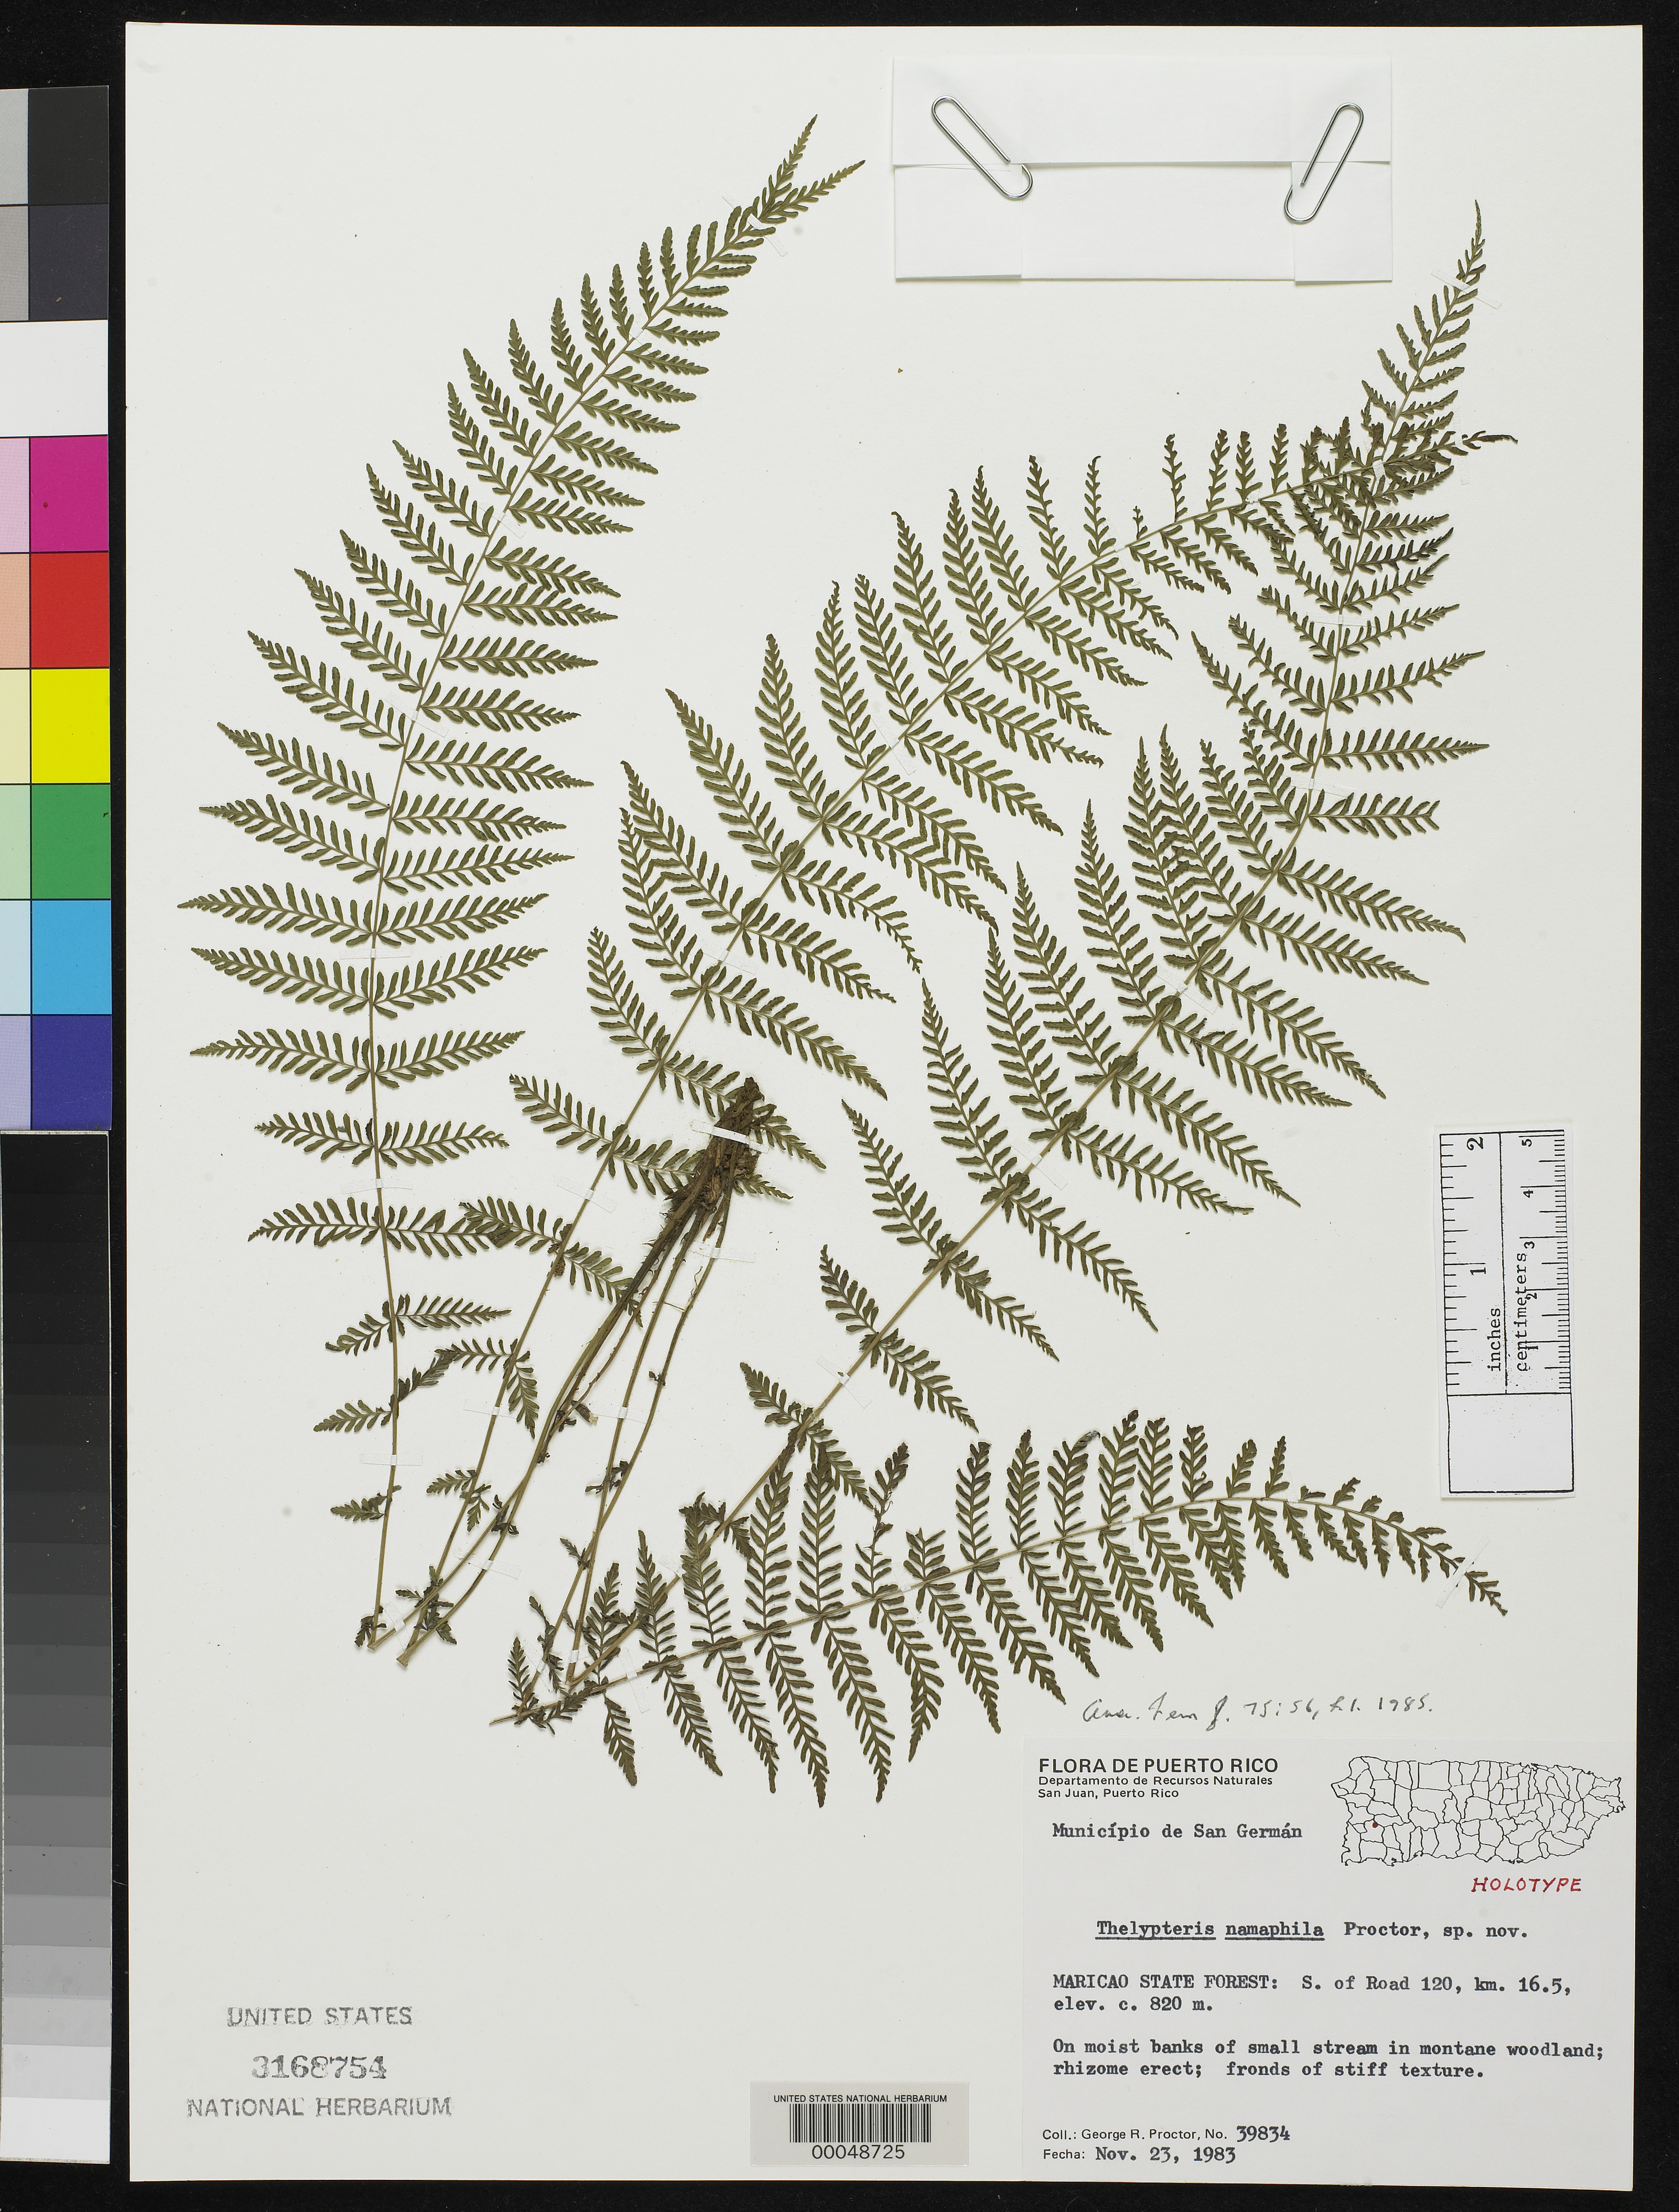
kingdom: Plantae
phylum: Tracheophyta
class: Polypodiopsida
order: Polypodiales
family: Thelypteridaceae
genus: Thelypteris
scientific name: Thelypteris namaphila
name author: Proctor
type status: Holotype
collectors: G. R. Proctor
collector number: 39834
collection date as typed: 23 Nov 1983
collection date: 1983-11-23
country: Puerto Rico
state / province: San German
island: Greater Antilles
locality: Maricao State Forest, S of road 120, km 16.5.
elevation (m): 820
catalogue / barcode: US 3168754